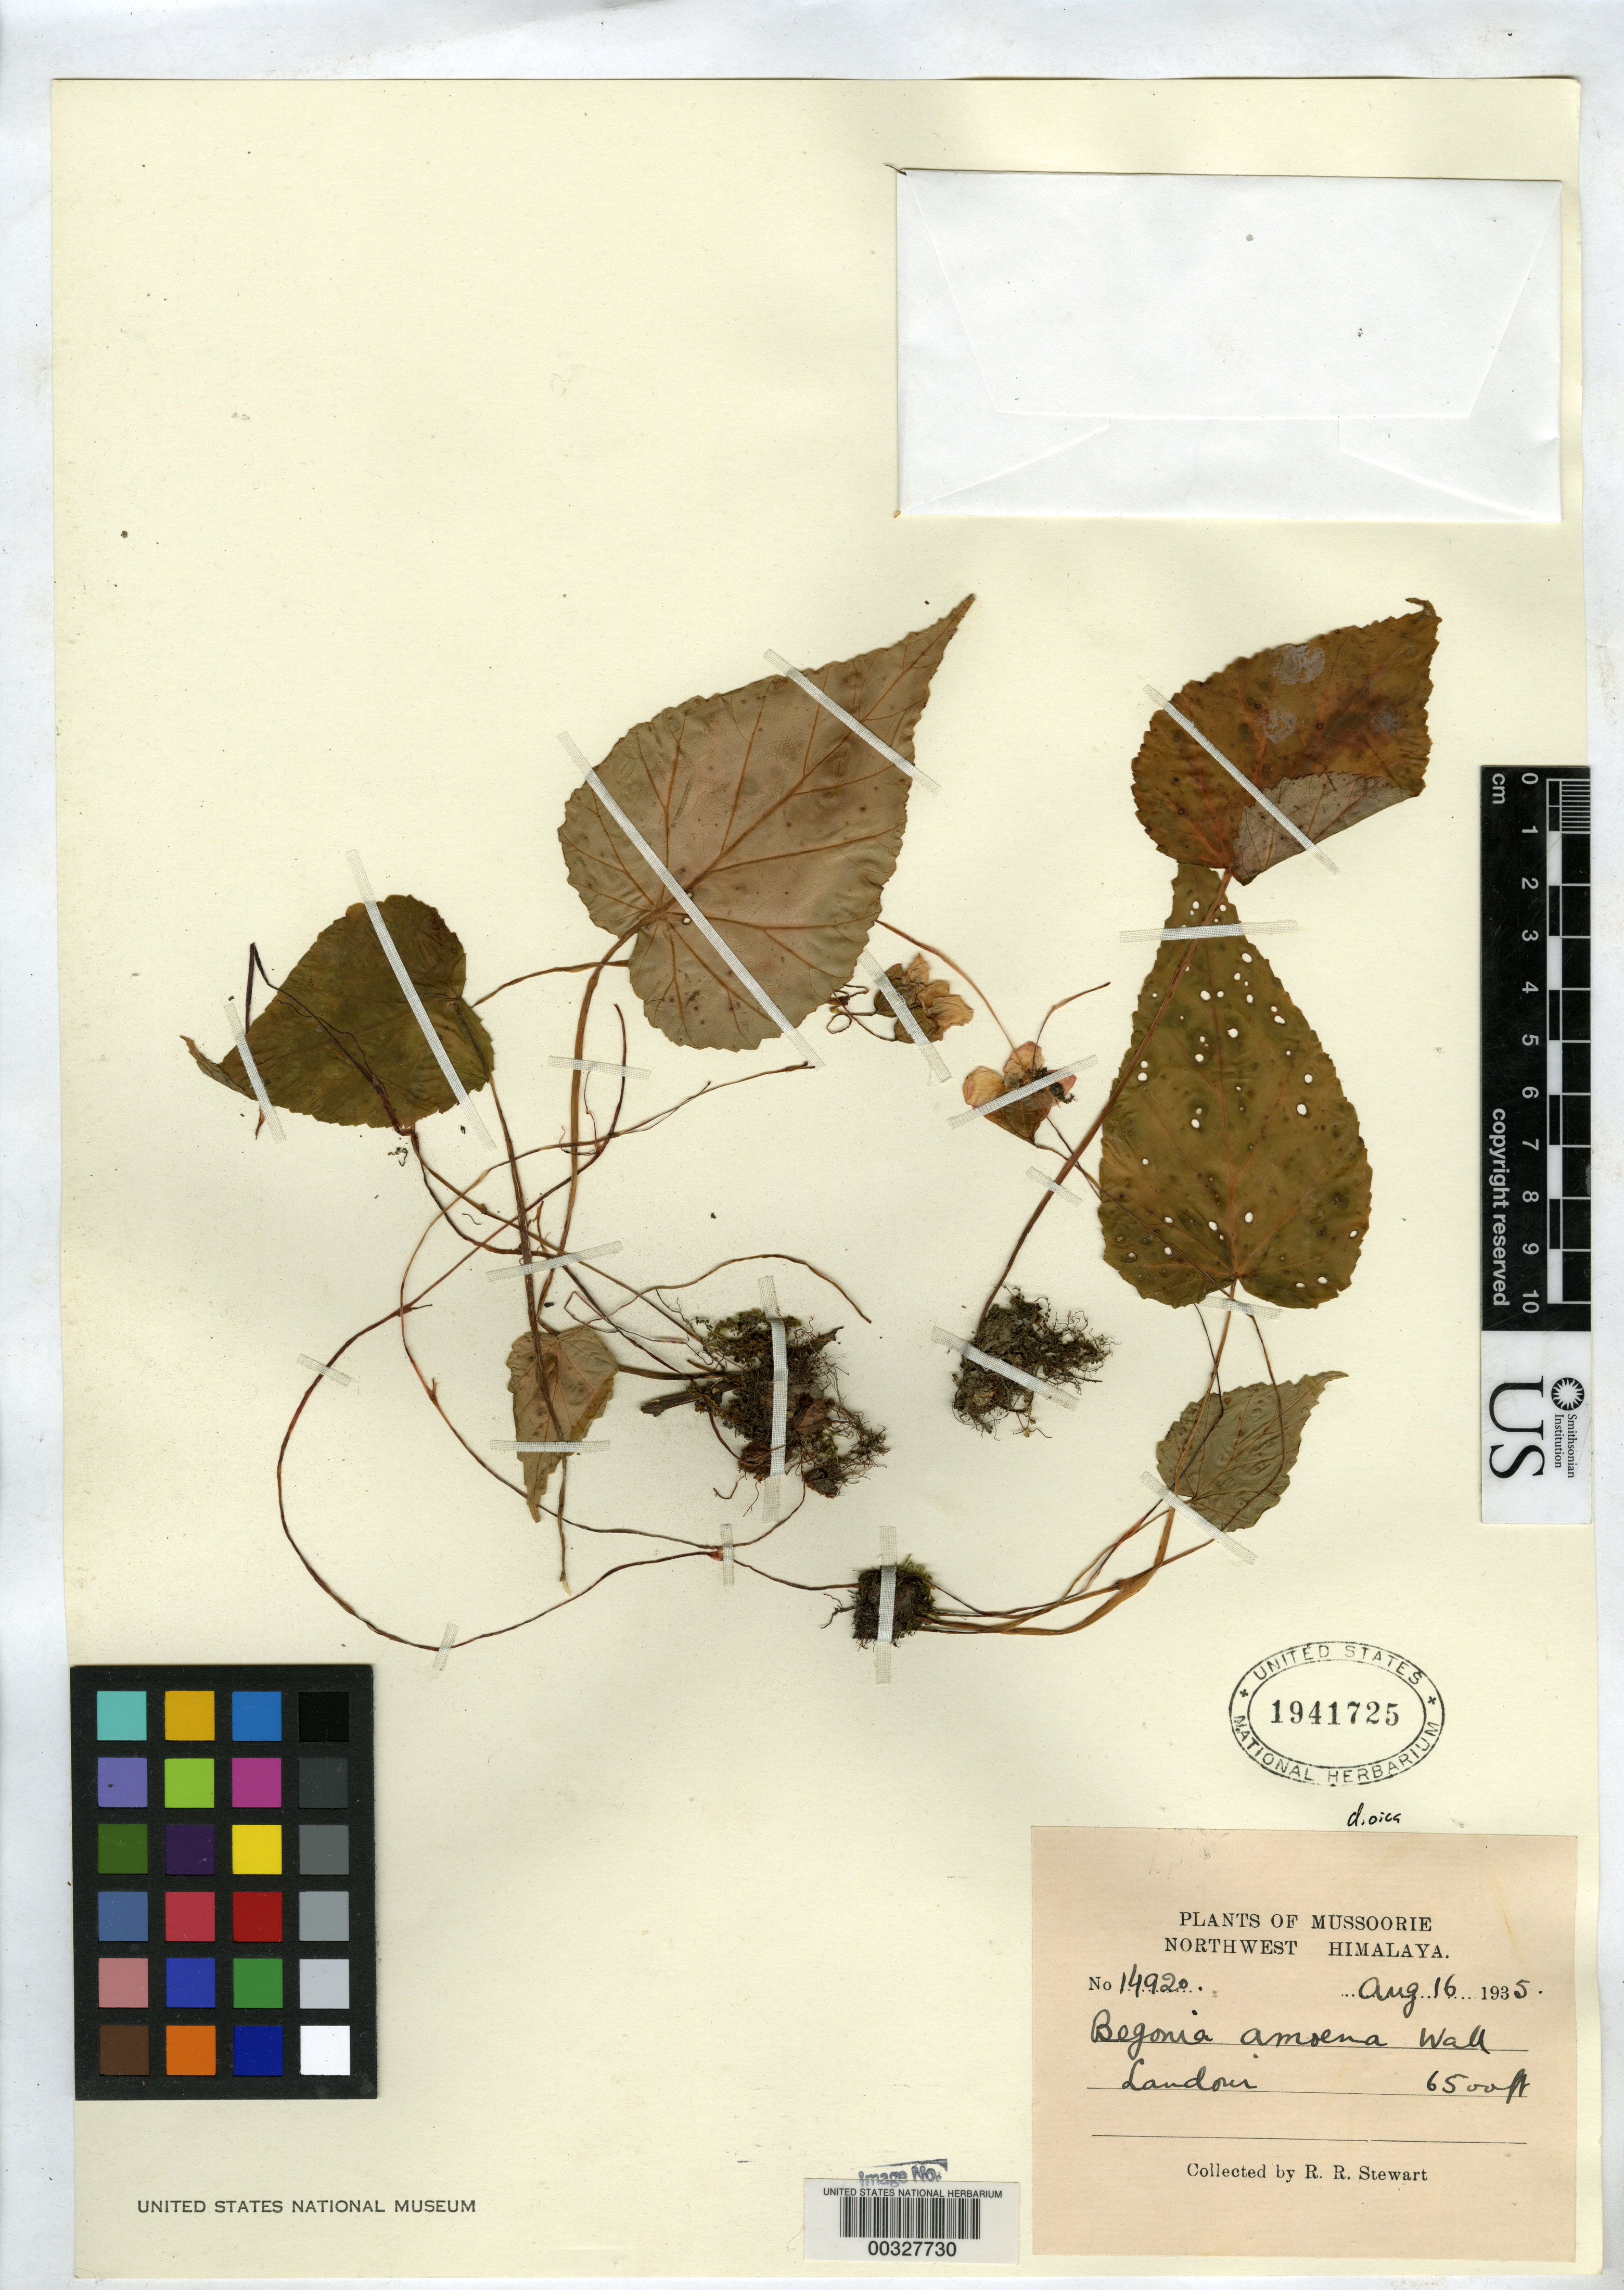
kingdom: Plantae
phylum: Tracheophyta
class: Magnoliopsida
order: Cucurbitales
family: Begoniaceae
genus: Begonia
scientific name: Begonia dioica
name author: Buch.-Ham. ex D. Don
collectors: R. R. Stewart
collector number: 14920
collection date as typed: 16 Aug 1935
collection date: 1935-08-16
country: India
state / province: Uttar Pradesh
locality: Landour, mussoorie, nw himalaya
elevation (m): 1981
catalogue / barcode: US 1941725